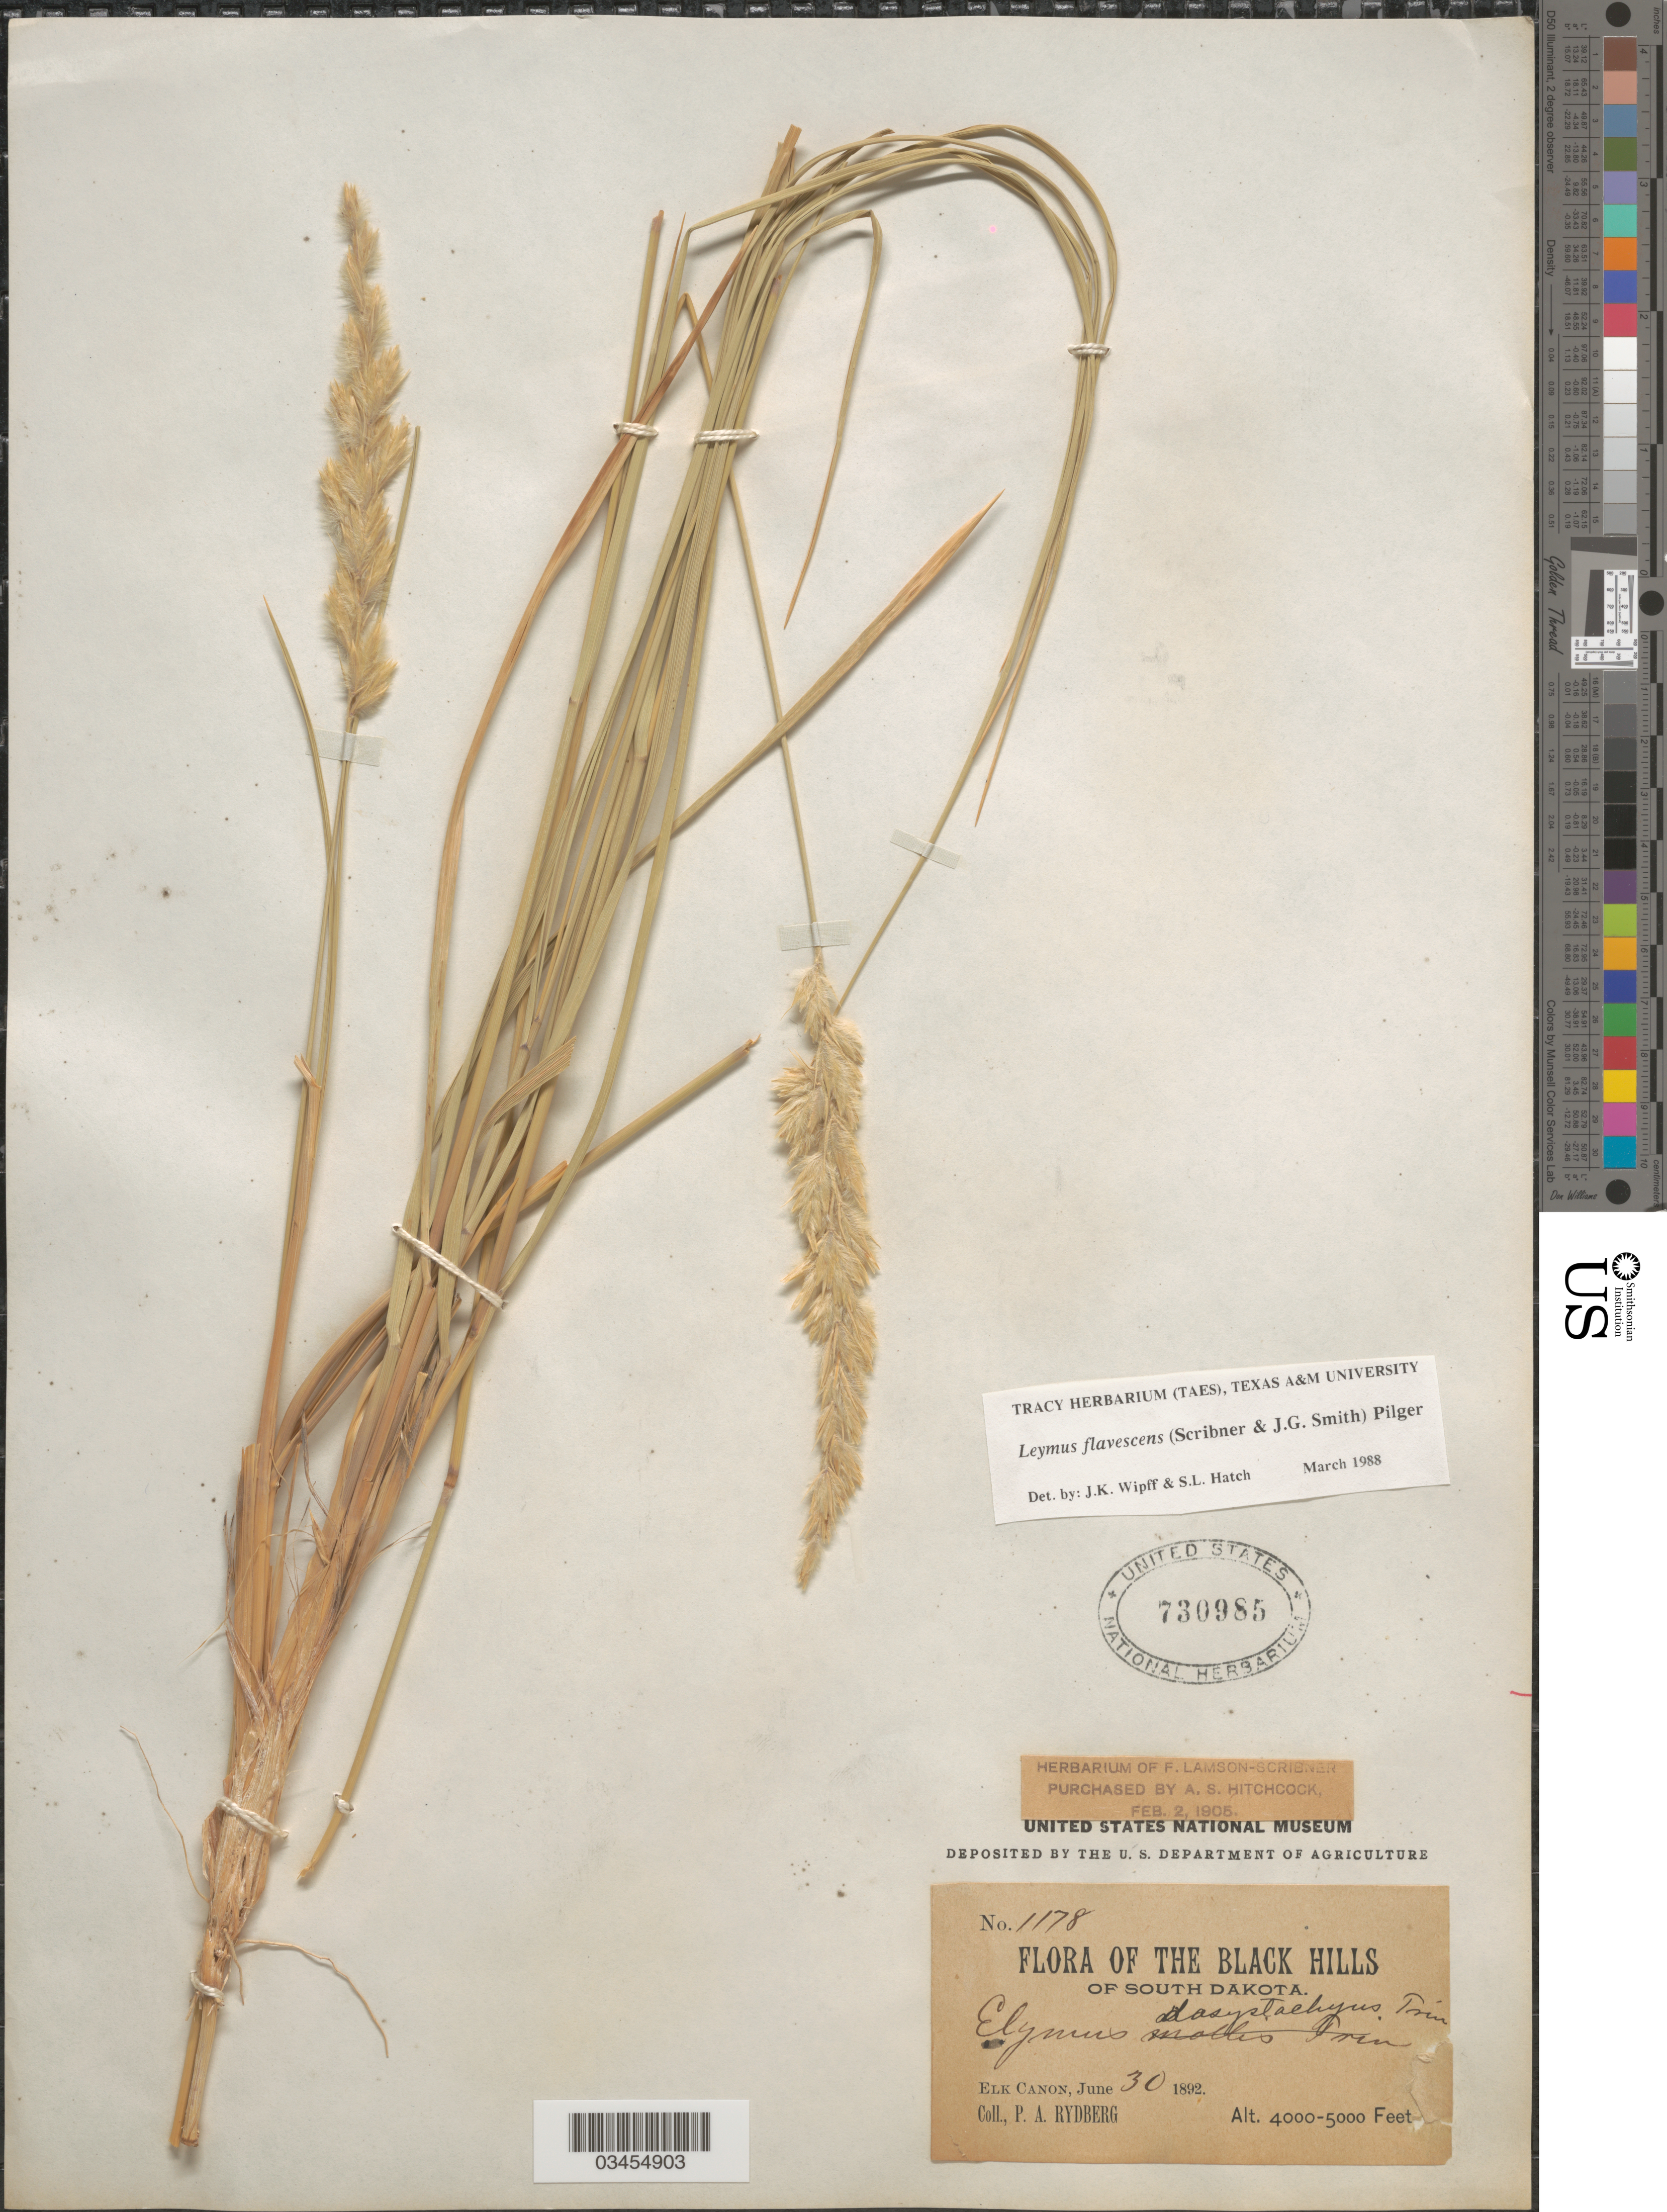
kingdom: Plantae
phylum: Tracheophyta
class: Liliopsida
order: Poales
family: Poaceae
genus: Leymus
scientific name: Leymus flavescens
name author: (Scribn. & J.G. Sm.) Pilg.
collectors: P. A. Rydberg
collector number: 1178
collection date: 1892-06-30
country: United States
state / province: South Dakota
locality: The Black Hills. Elk Canon.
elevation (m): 1219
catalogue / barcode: US 730985